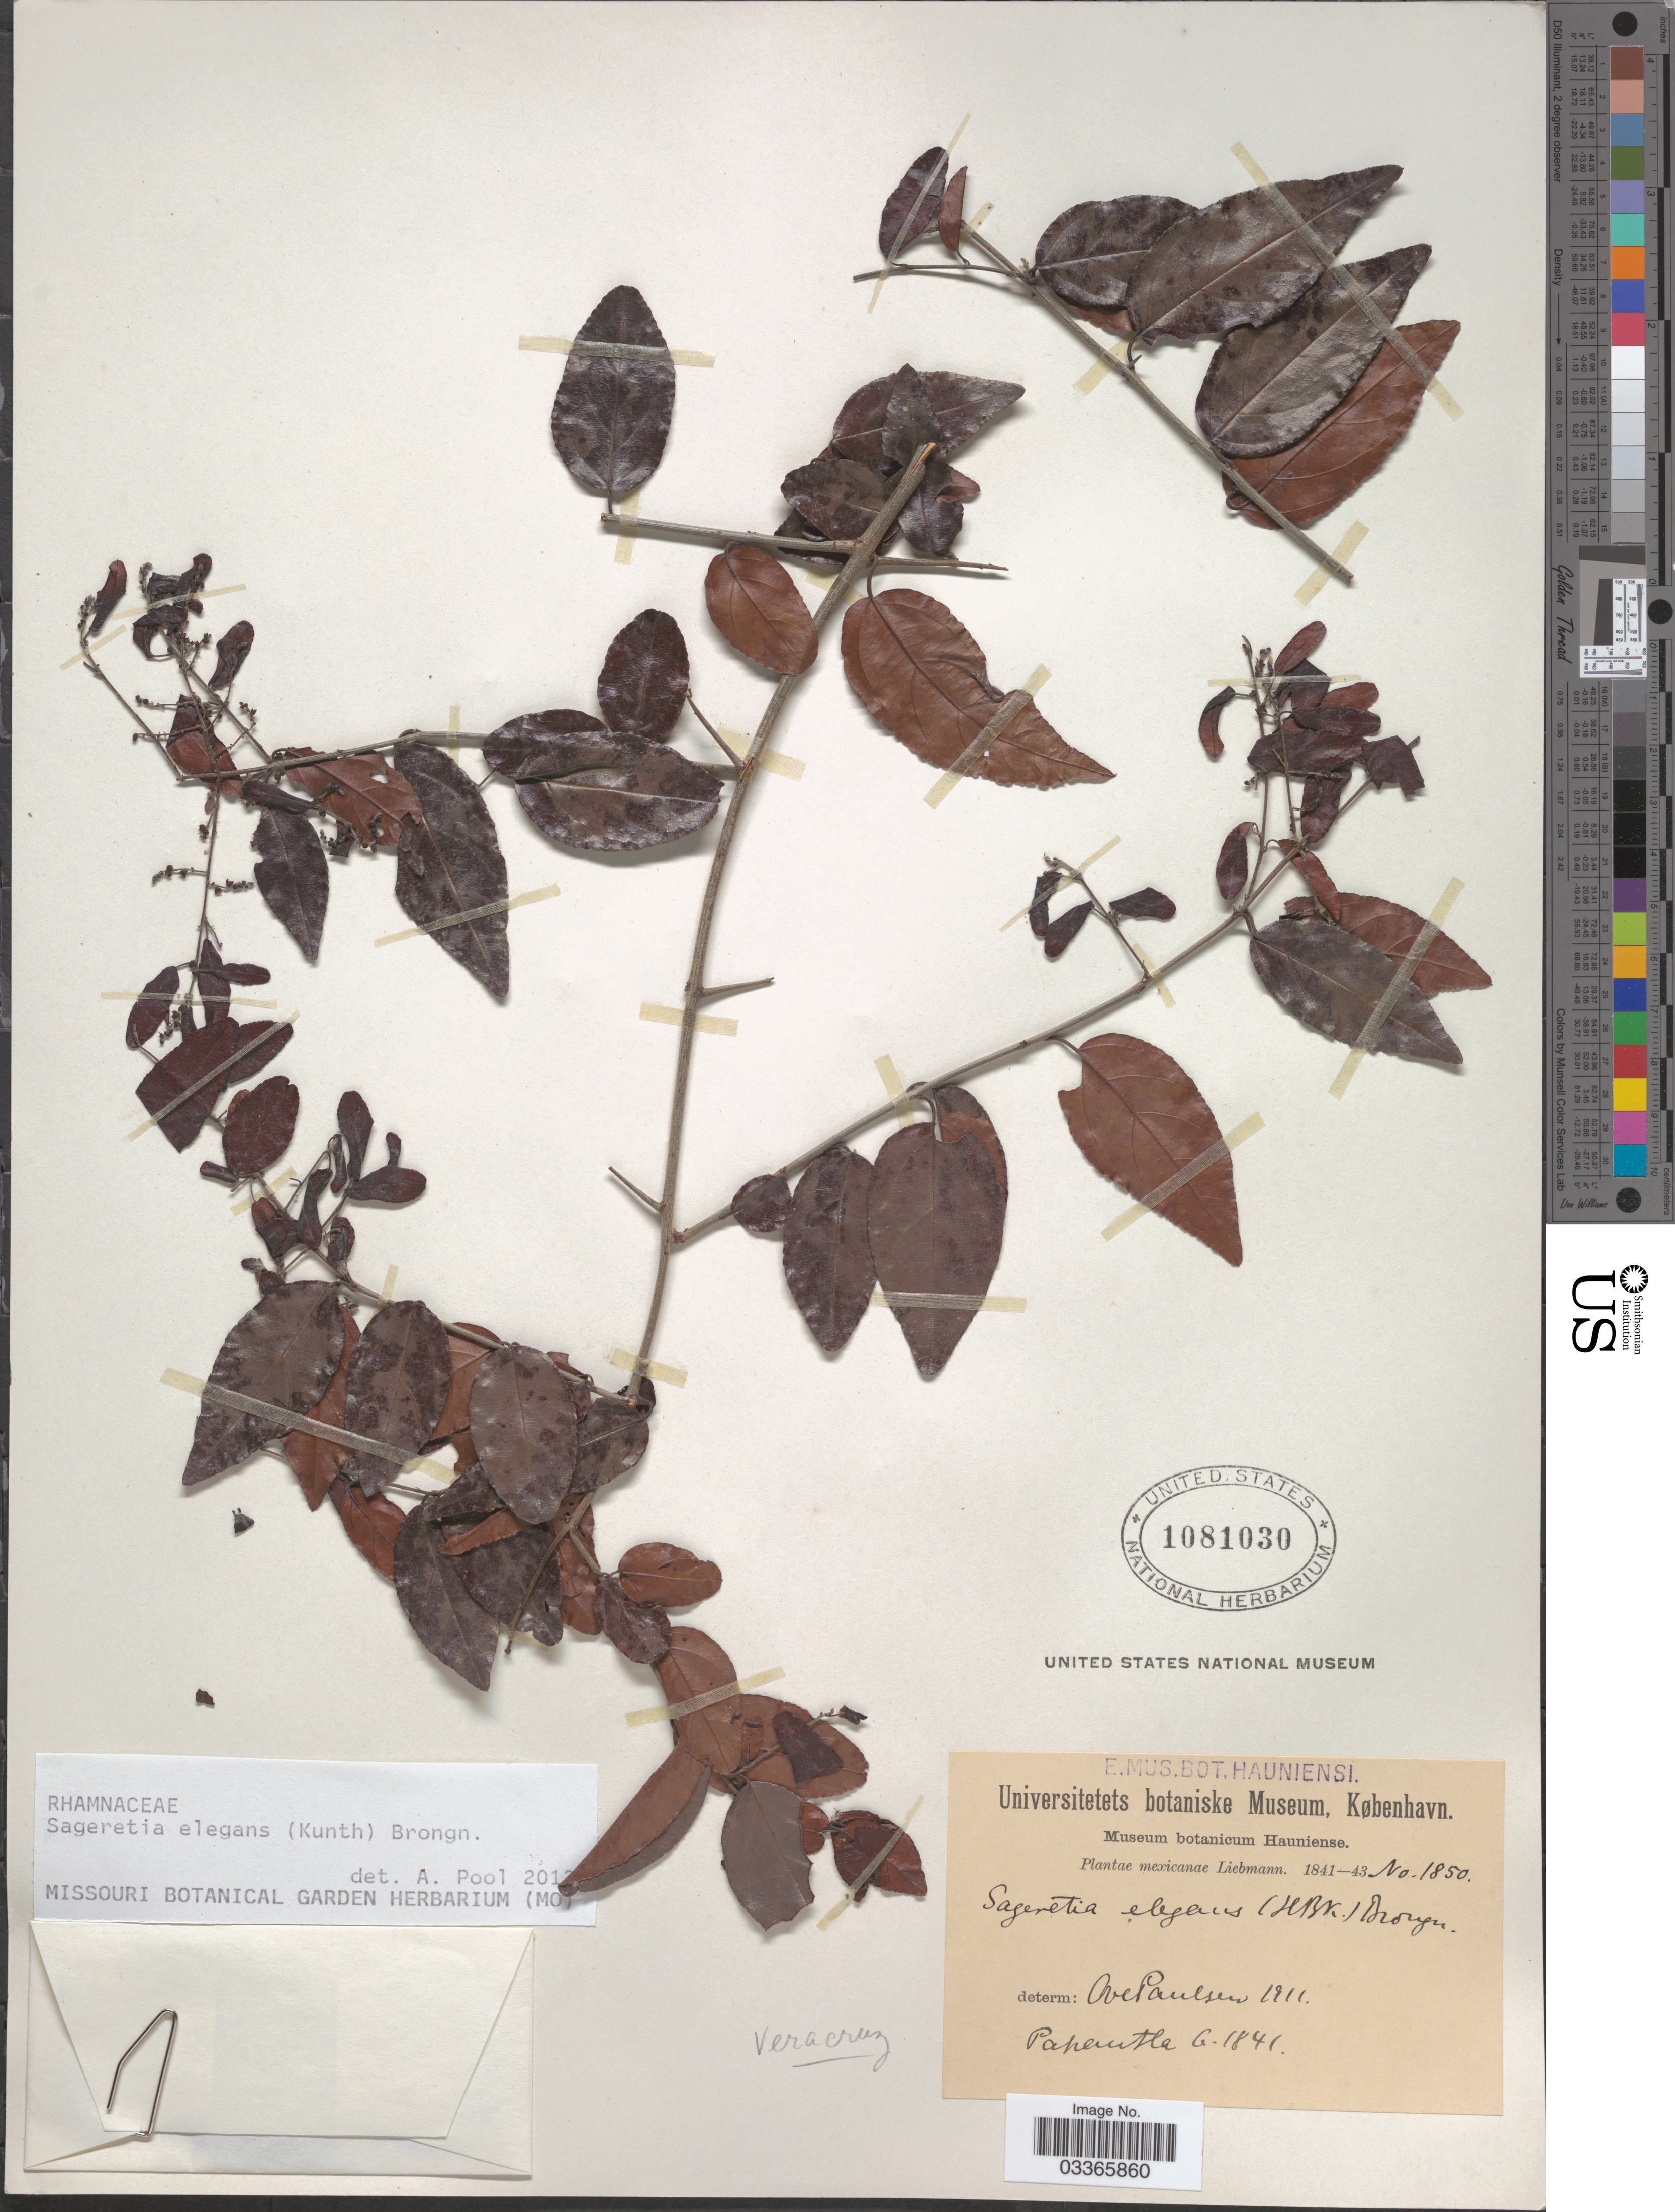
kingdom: Plantae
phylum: Tracheophyta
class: Magnoliopsida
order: Rosales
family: Rhamnaceae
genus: Sageretia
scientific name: Sageretia elegans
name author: (Kunth) Brongn.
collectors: Liebmann, --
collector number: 1850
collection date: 1841-06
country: Mexico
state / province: Veracruz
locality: Pahuatlan. Veracruz.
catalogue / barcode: US 1081030